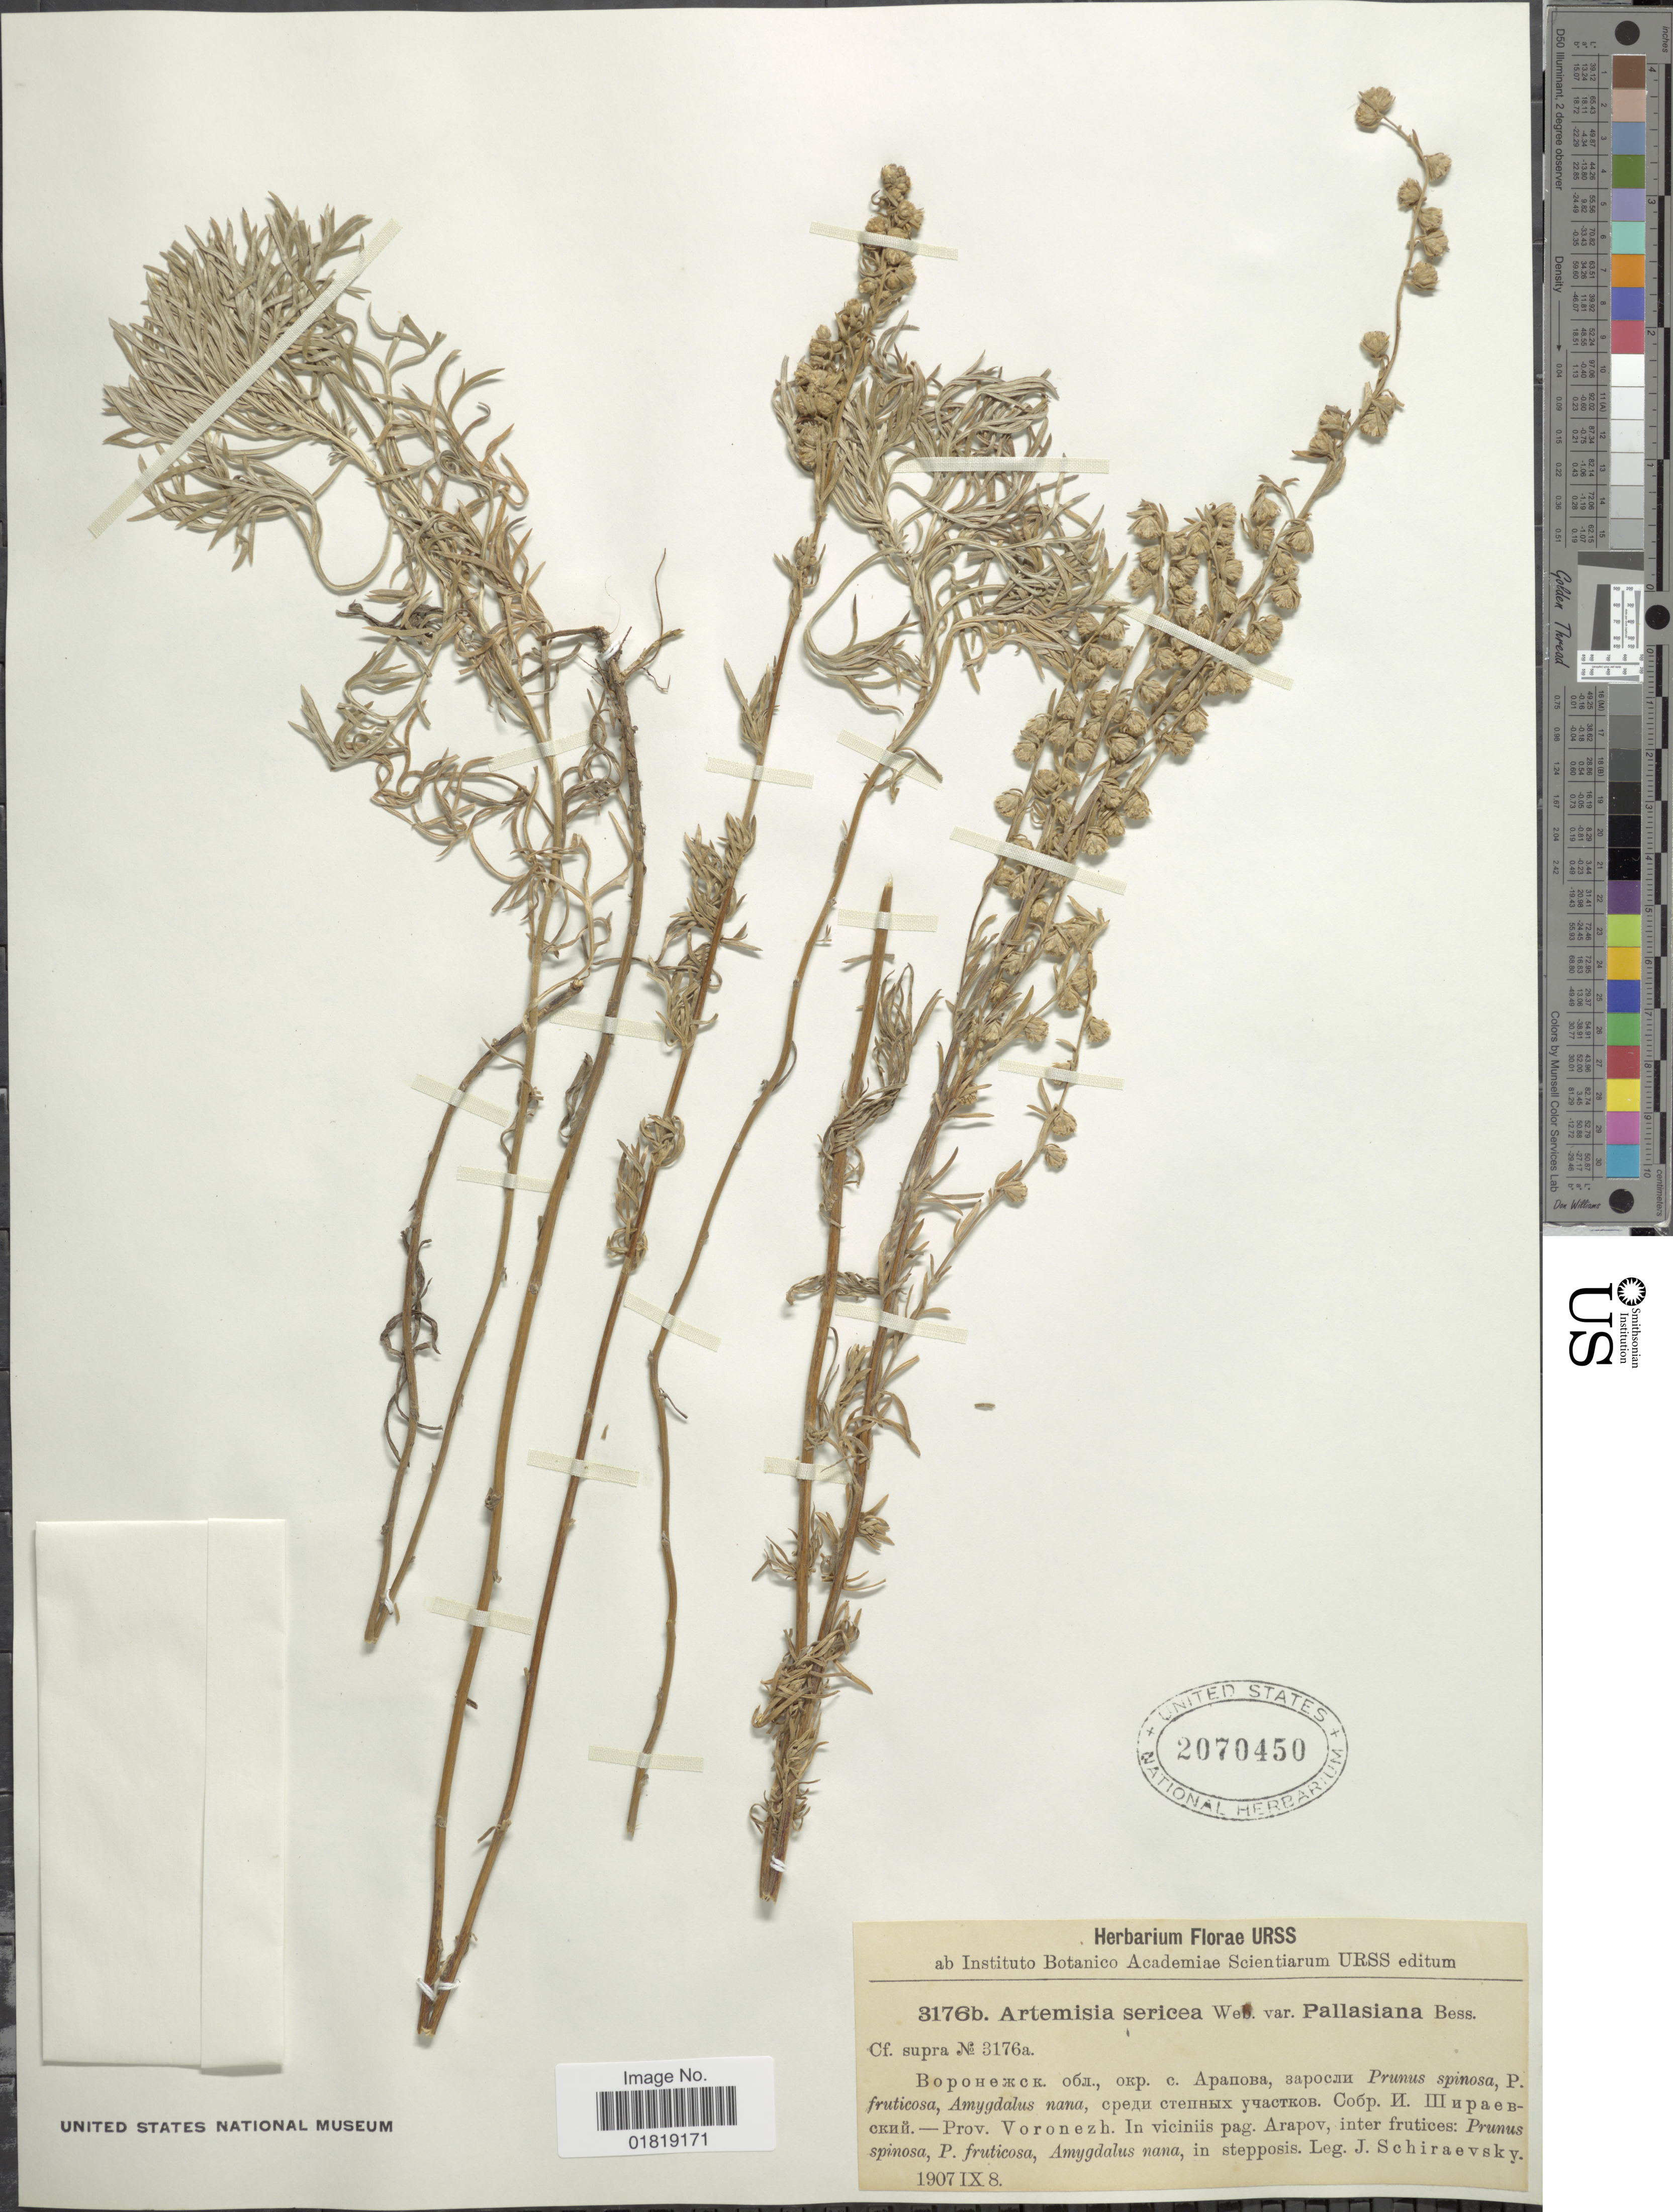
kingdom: Plantae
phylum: Tracheophyta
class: Magnoliopsida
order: Asterales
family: Asteraceae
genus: Artemisia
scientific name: Artemisia sericea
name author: G.H. Weber ex Stechm.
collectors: J. Schiraevsky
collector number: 3176b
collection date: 1907-09-08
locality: Prov. Voronezh, in viciniis pag. Arapov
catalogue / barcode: US 2070450